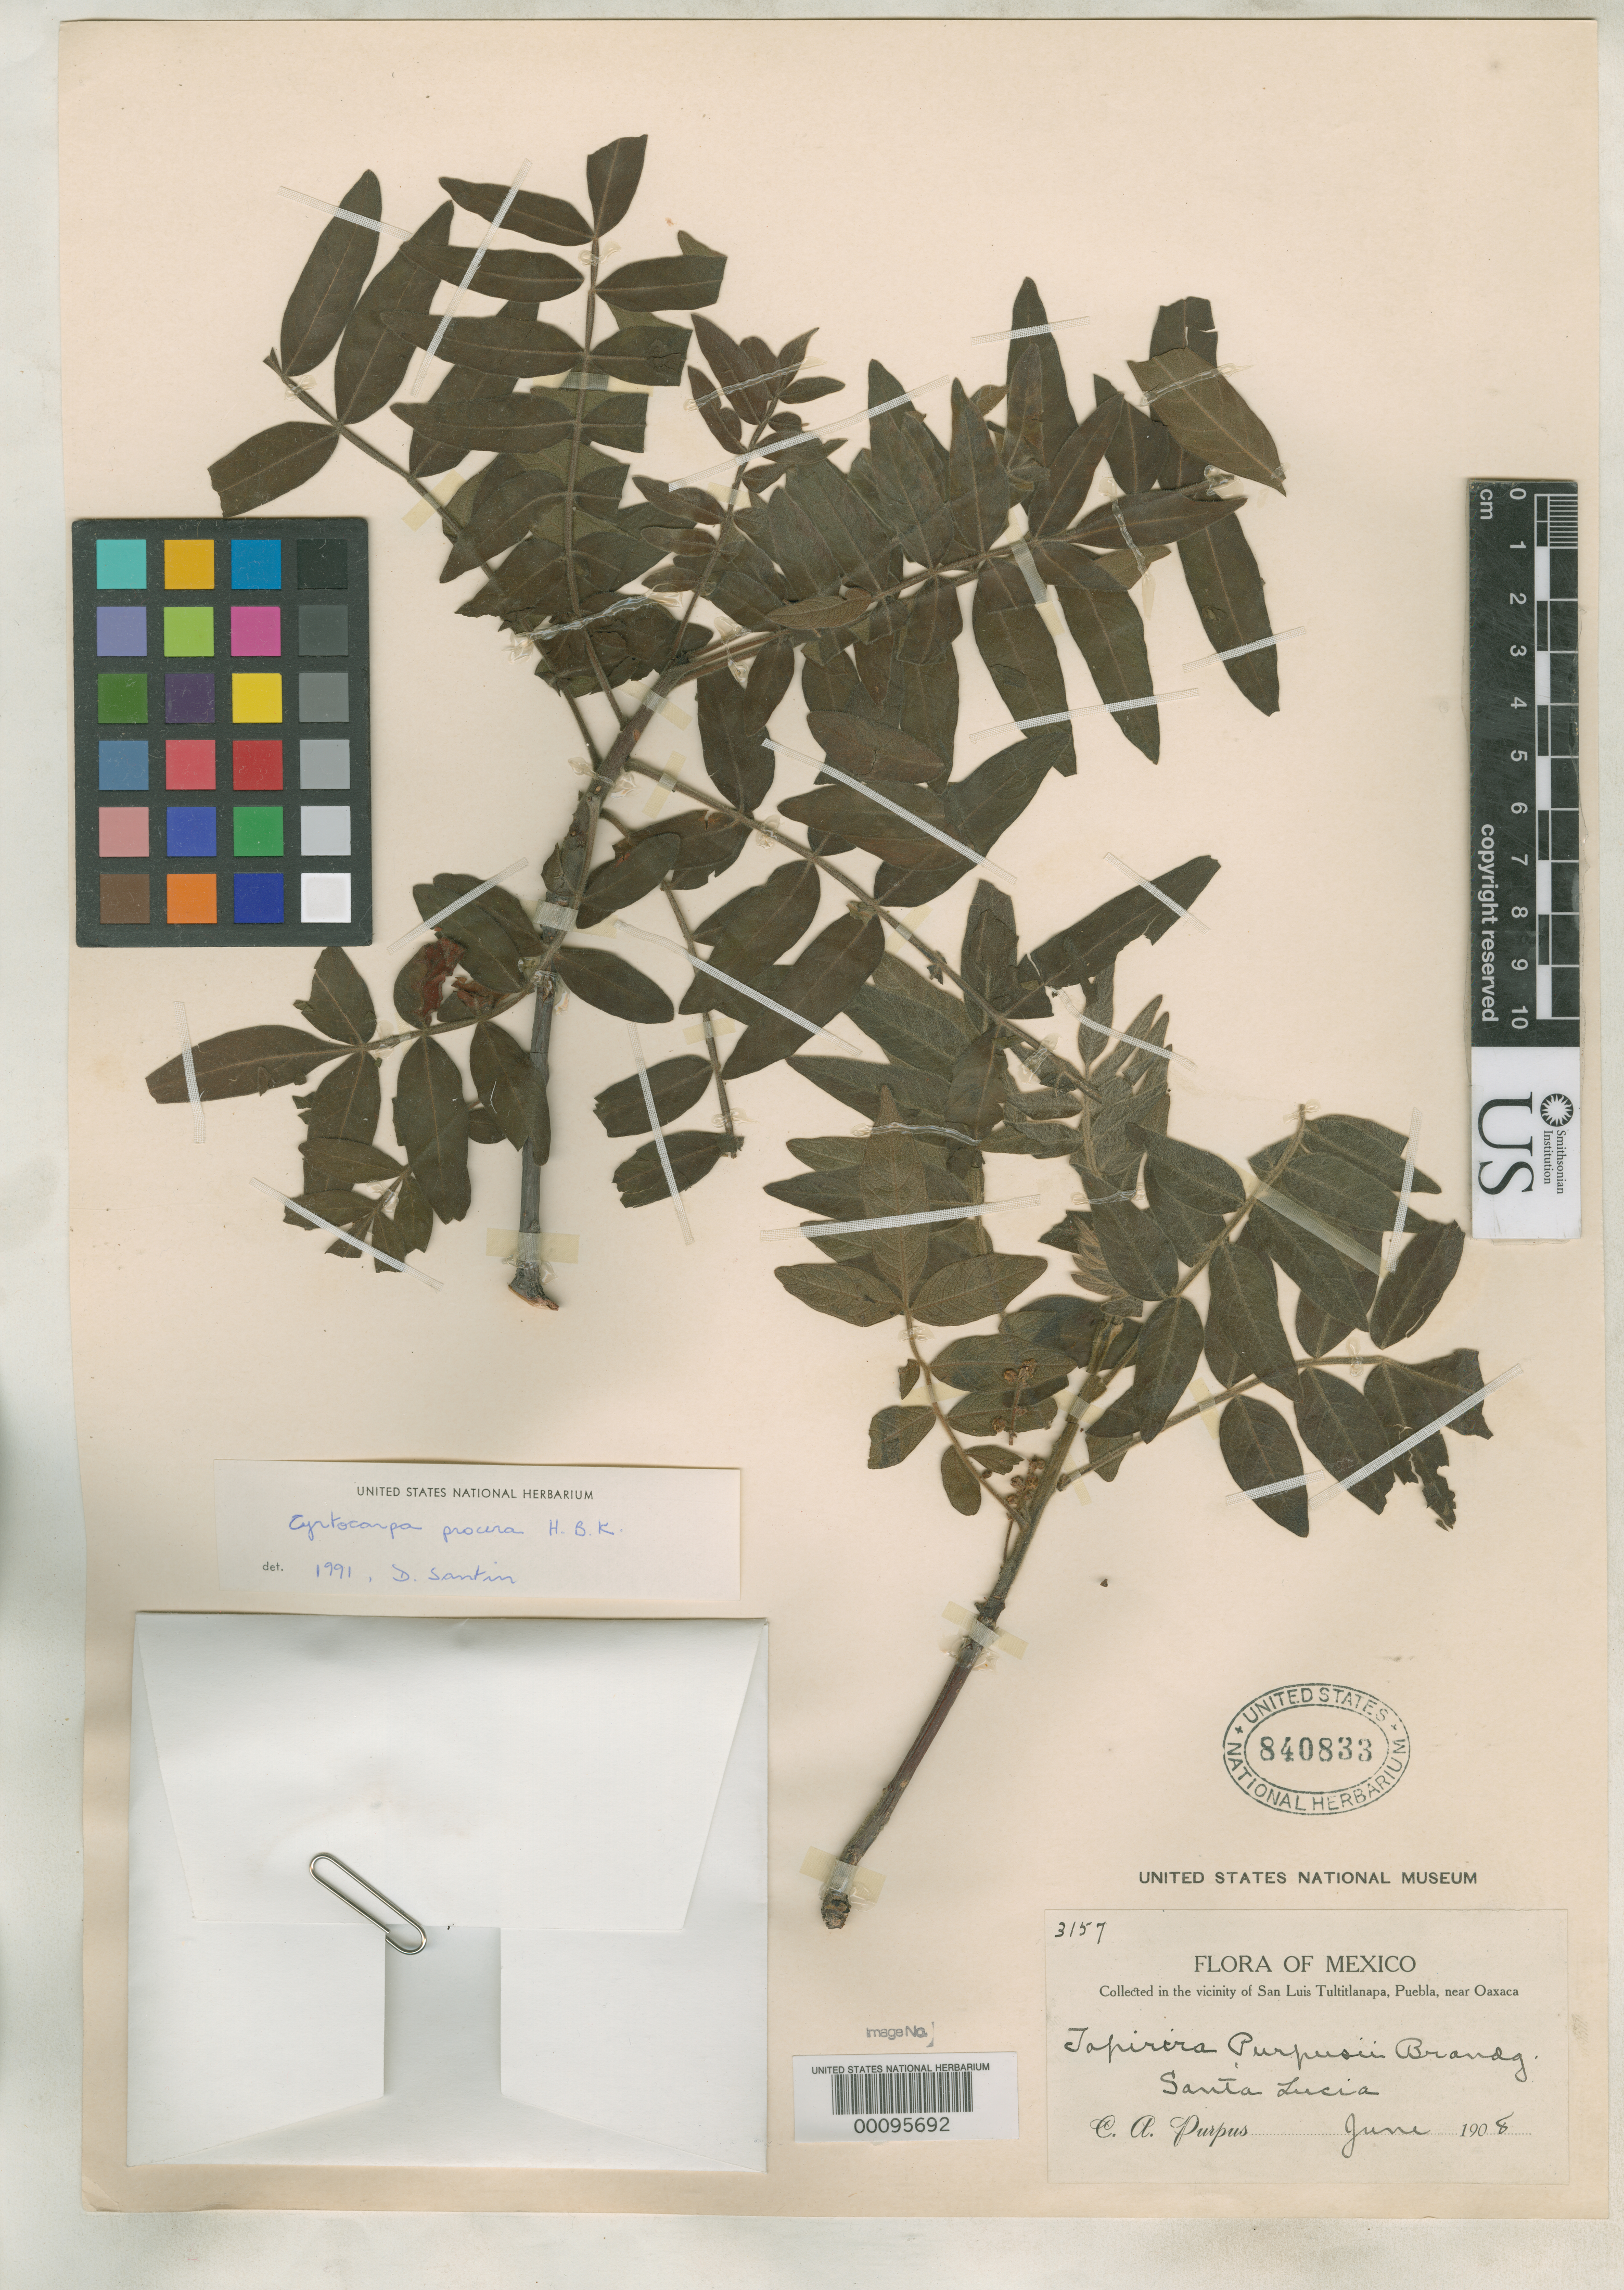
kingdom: Plantae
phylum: Tracheophyta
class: Magnoliopsida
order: Sapindales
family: Anacardiaceae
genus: Tapirira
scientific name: Tapirira purpusii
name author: Brandegee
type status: Isotype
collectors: C. A. Purpus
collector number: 3157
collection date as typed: Jun 1908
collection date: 1908-06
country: Mexico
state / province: Oaxaca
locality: Santa Lucia, near Oaxaca.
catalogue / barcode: US 840833